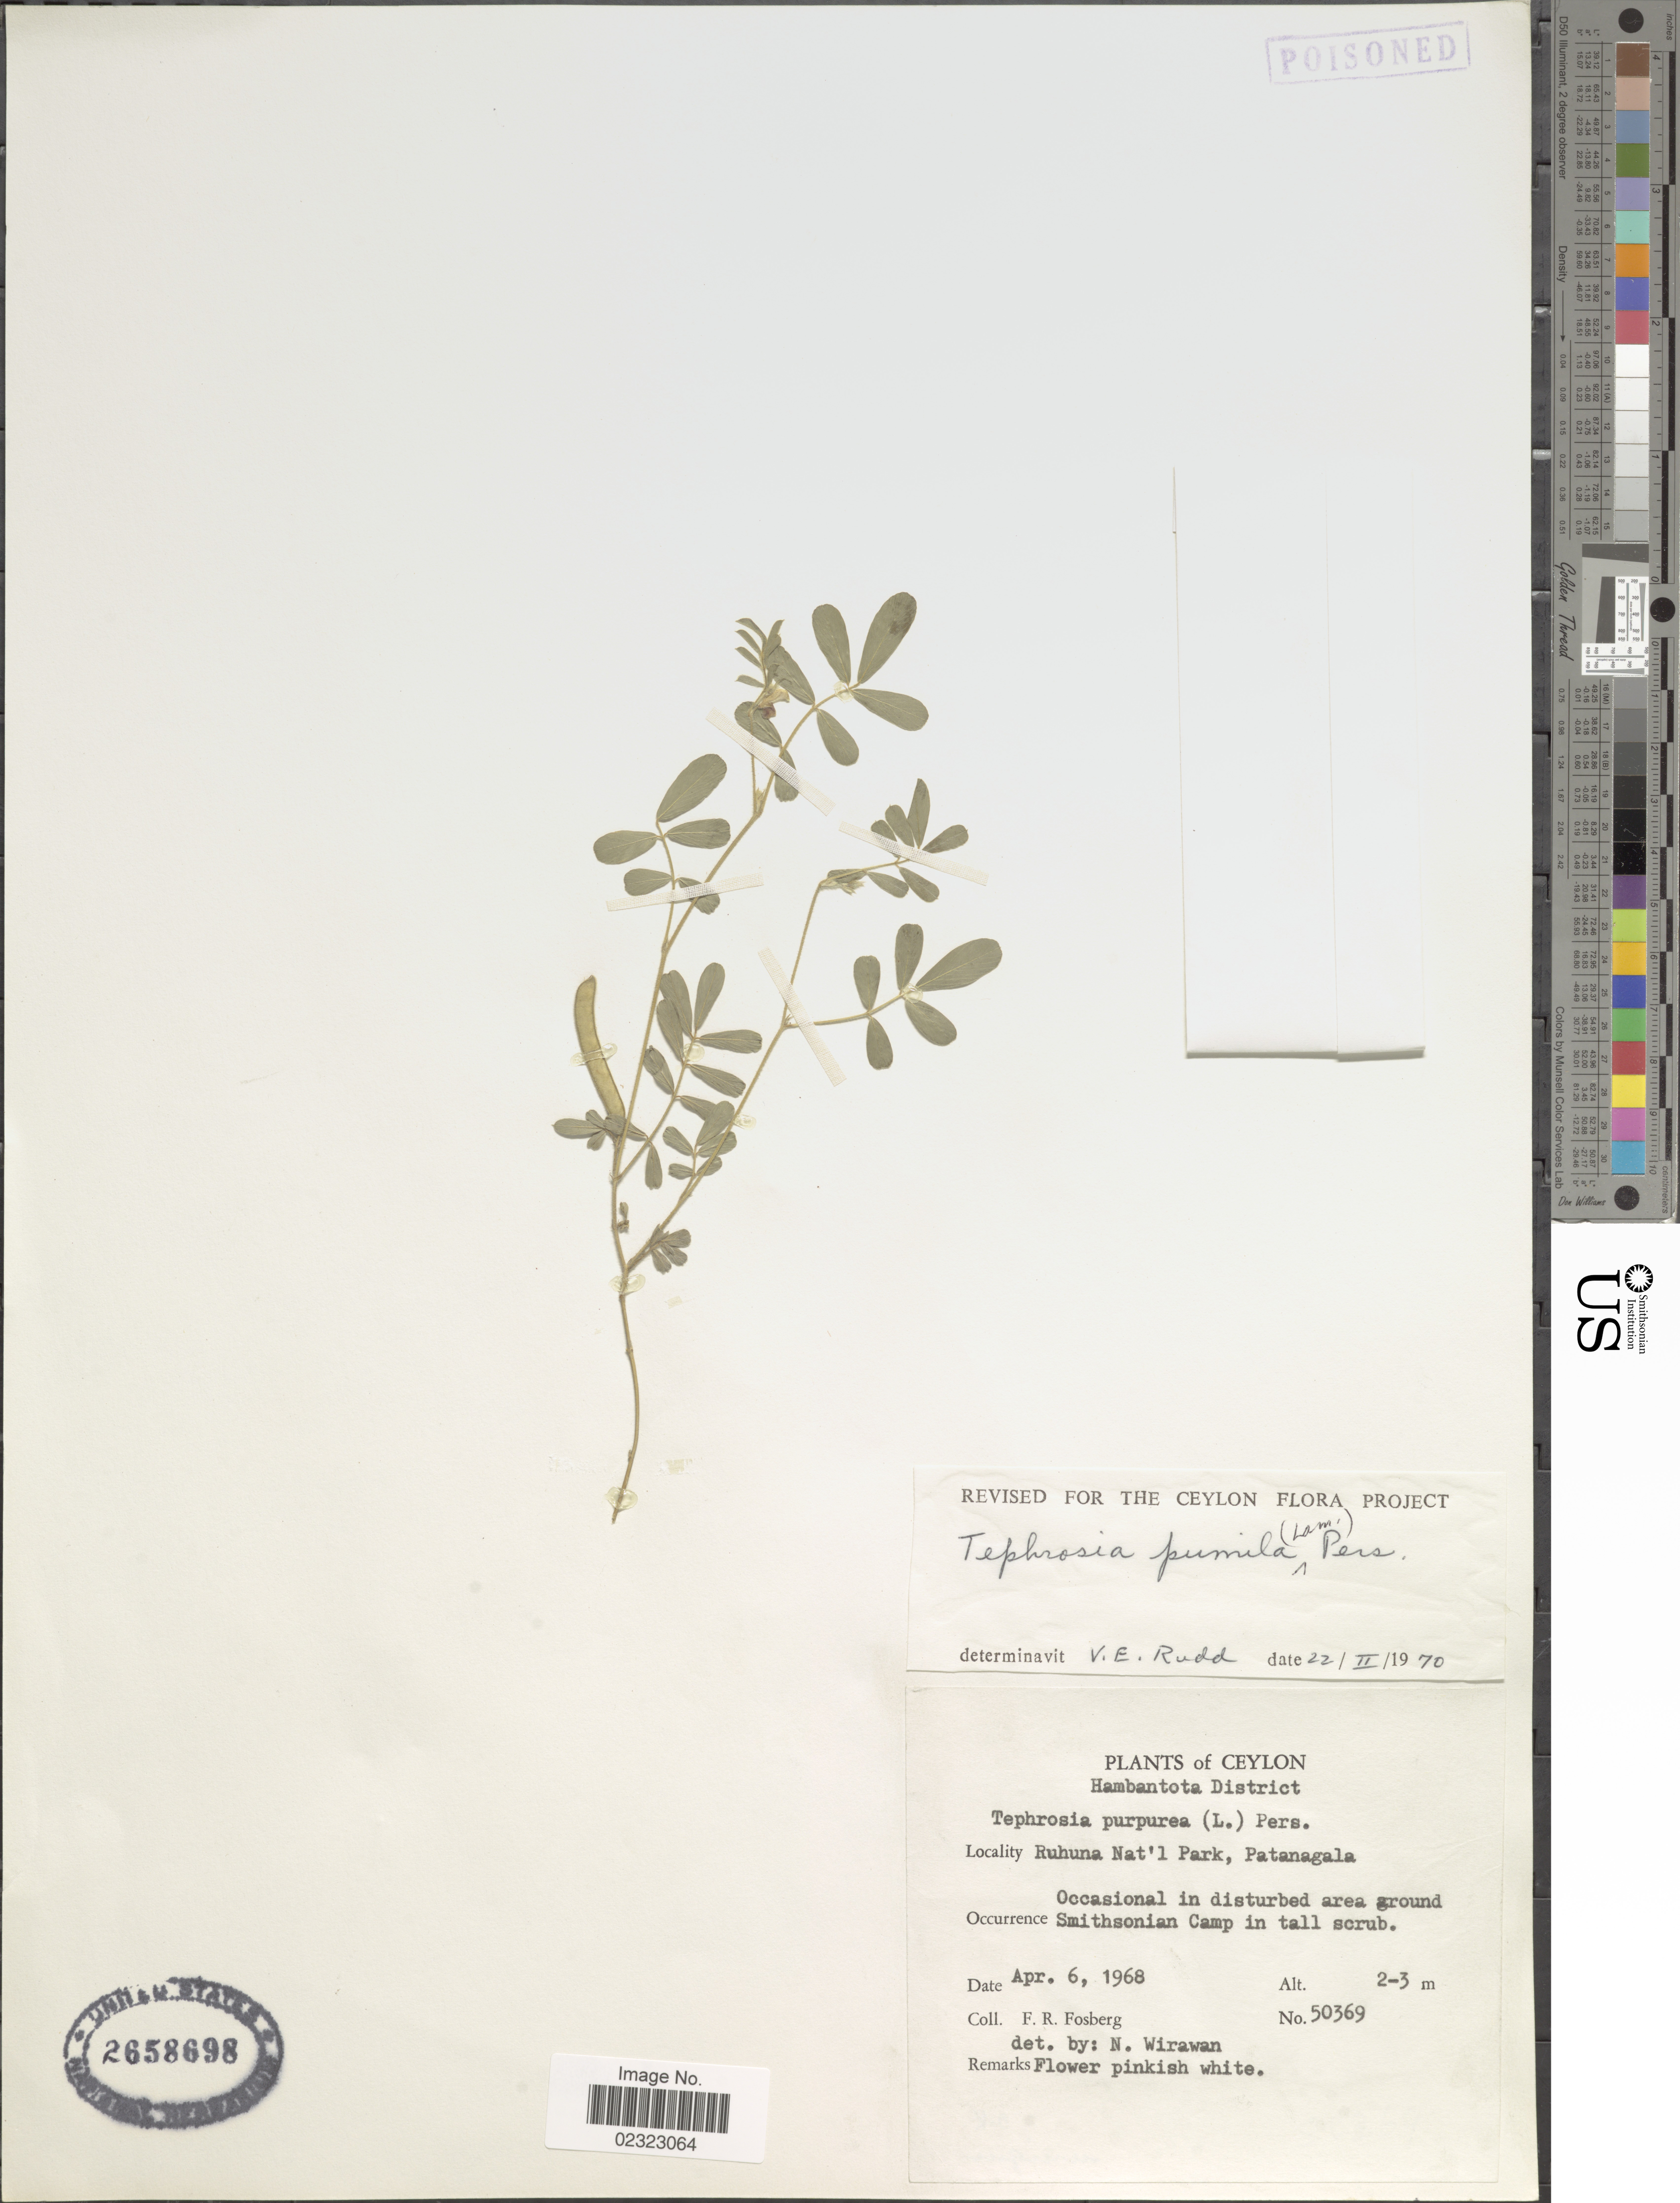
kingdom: Plantae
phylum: Tracheophyta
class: Magnoliopsida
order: Fabales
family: Fabaceae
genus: Tephrosia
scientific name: Tephrosia pumila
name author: (Lam.) Pers.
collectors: F. R. Fosberg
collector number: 50369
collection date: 1968-04-06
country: Sri Lanka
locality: Ceylon. Hambantota District. Ruhuna Nat'l Park, Patanagala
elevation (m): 2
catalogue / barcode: US 2658698